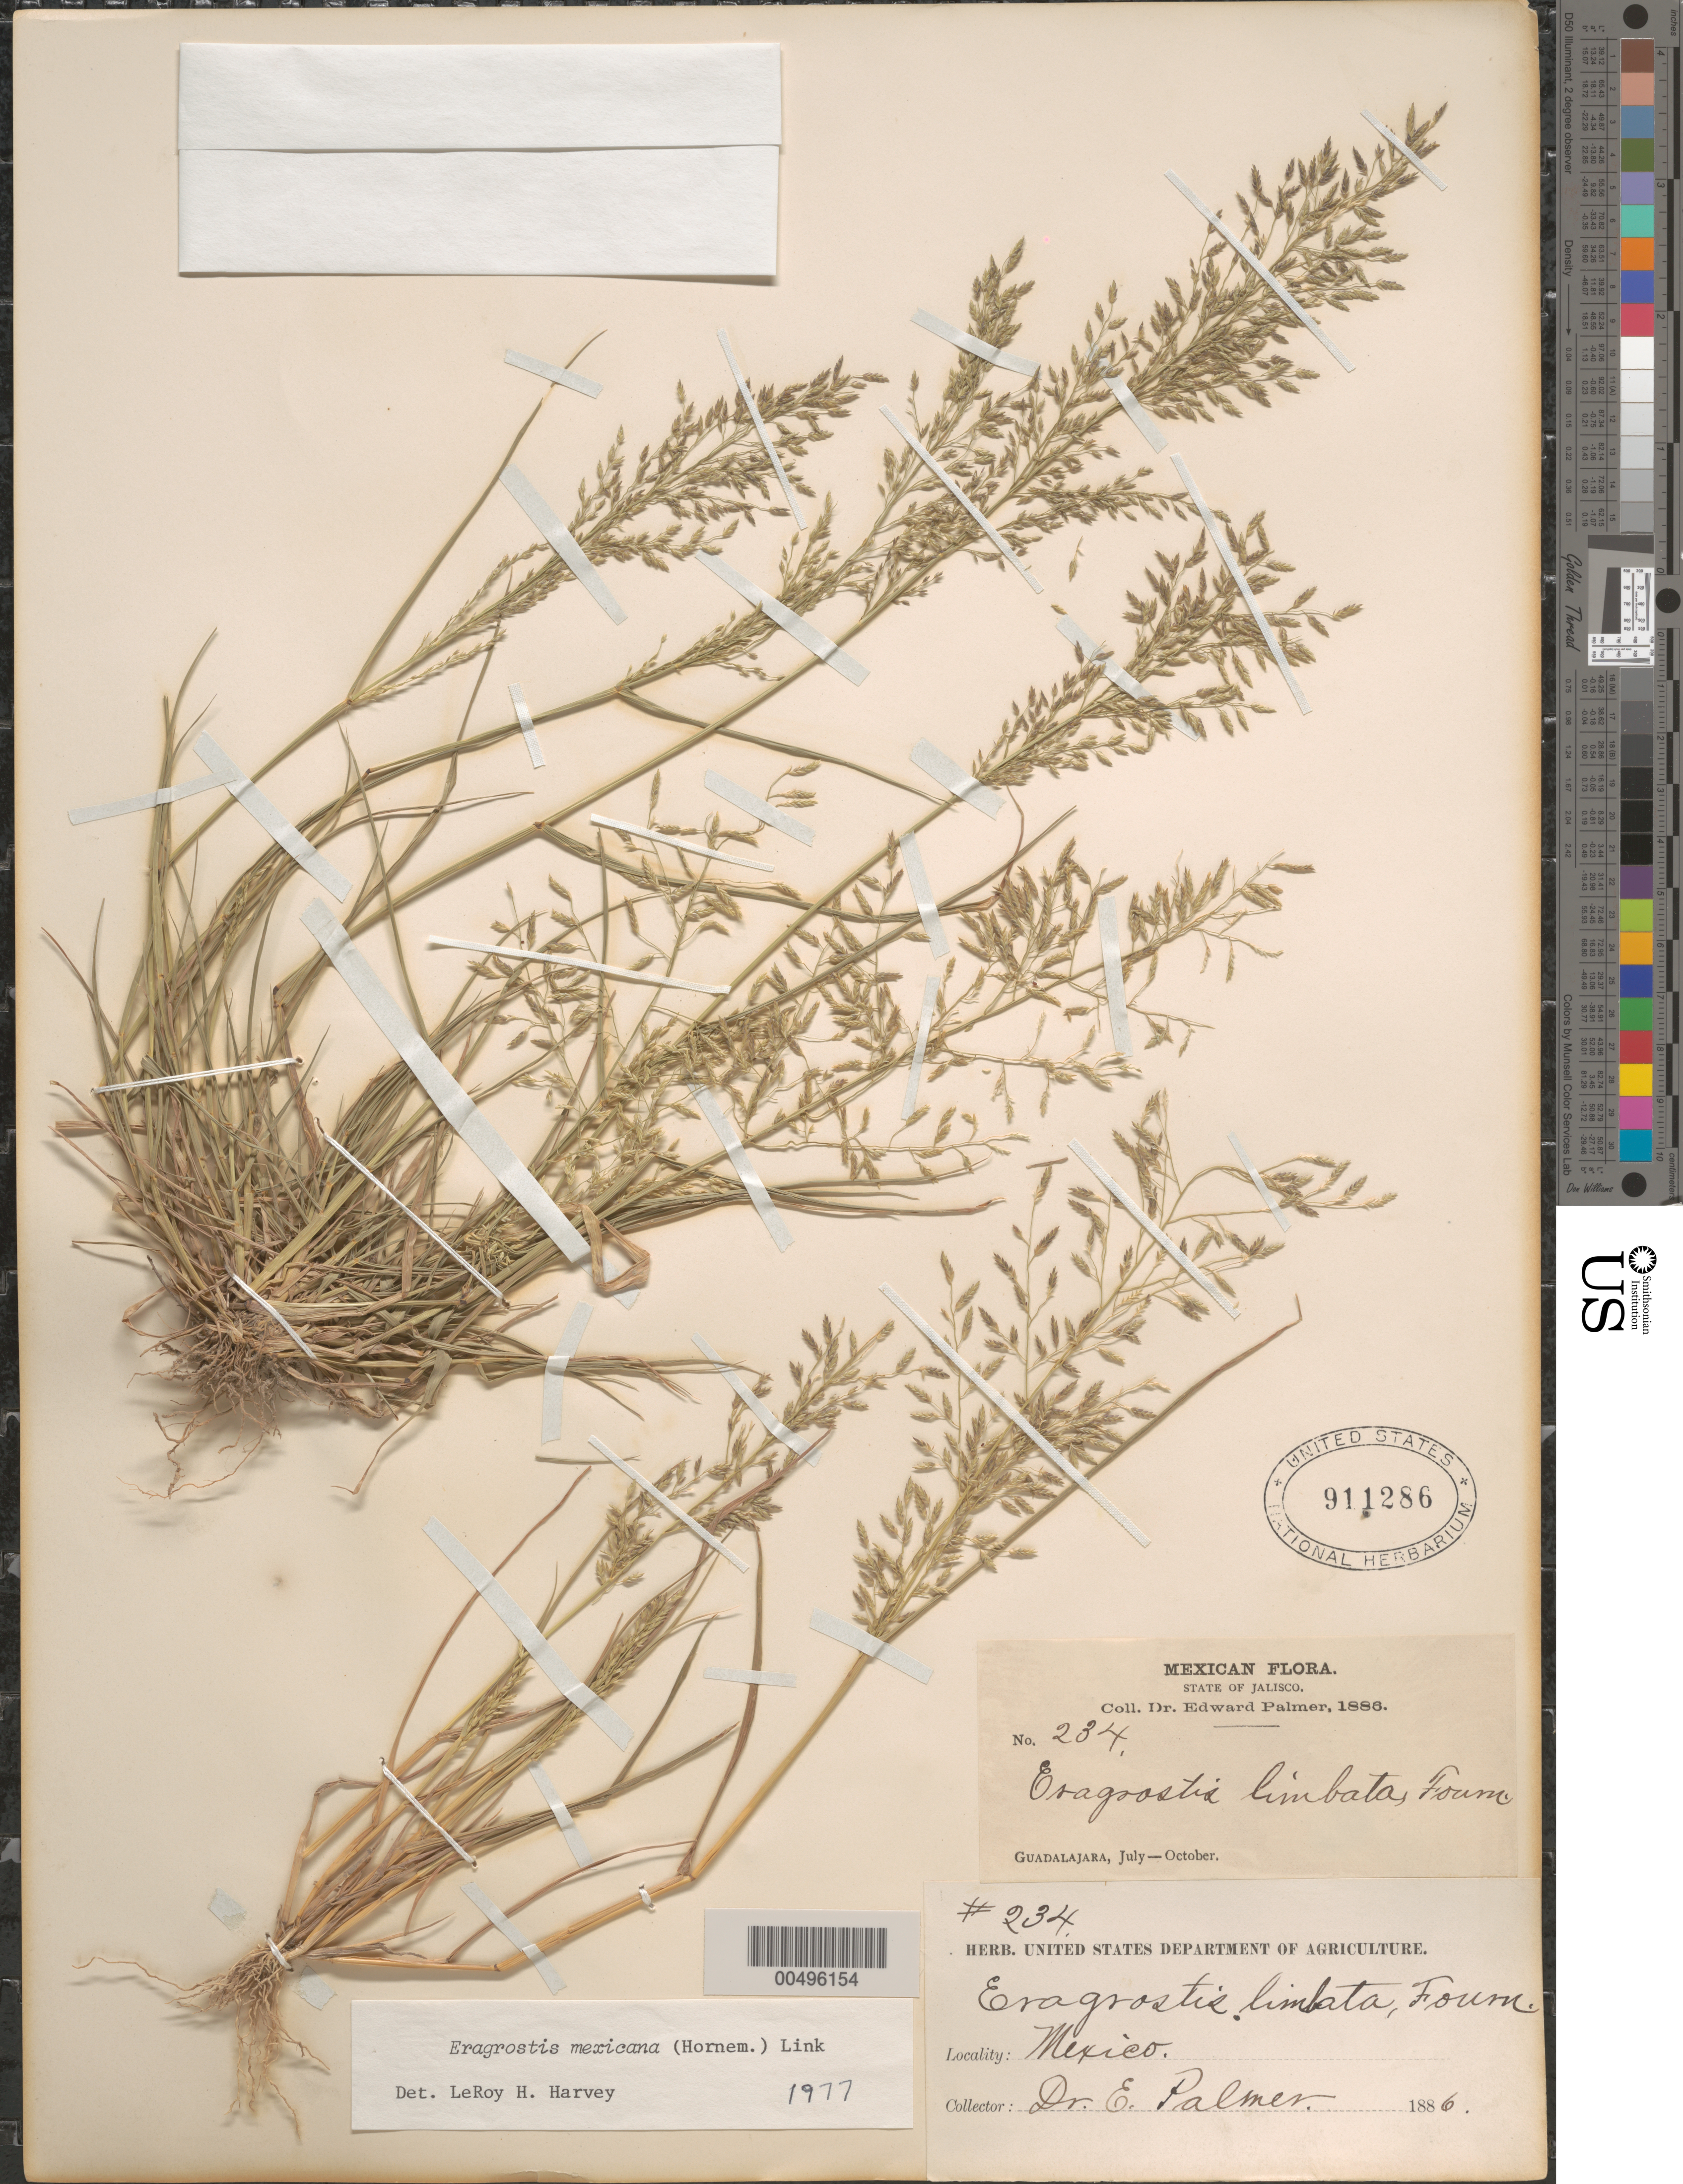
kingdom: Plantae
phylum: Tracheophyta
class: Liliopsida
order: Poales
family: Poaceae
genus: Eragrostis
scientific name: Eragrostis mexicana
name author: (Hornem.) Link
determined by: Harvey, L. H.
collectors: E. Palmer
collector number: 234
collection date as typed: Jul 1886 to Oct 1886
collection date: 1886-07/1886-10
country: Mexico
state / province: Jalisco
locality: Guadalajara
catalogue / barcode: US 911286